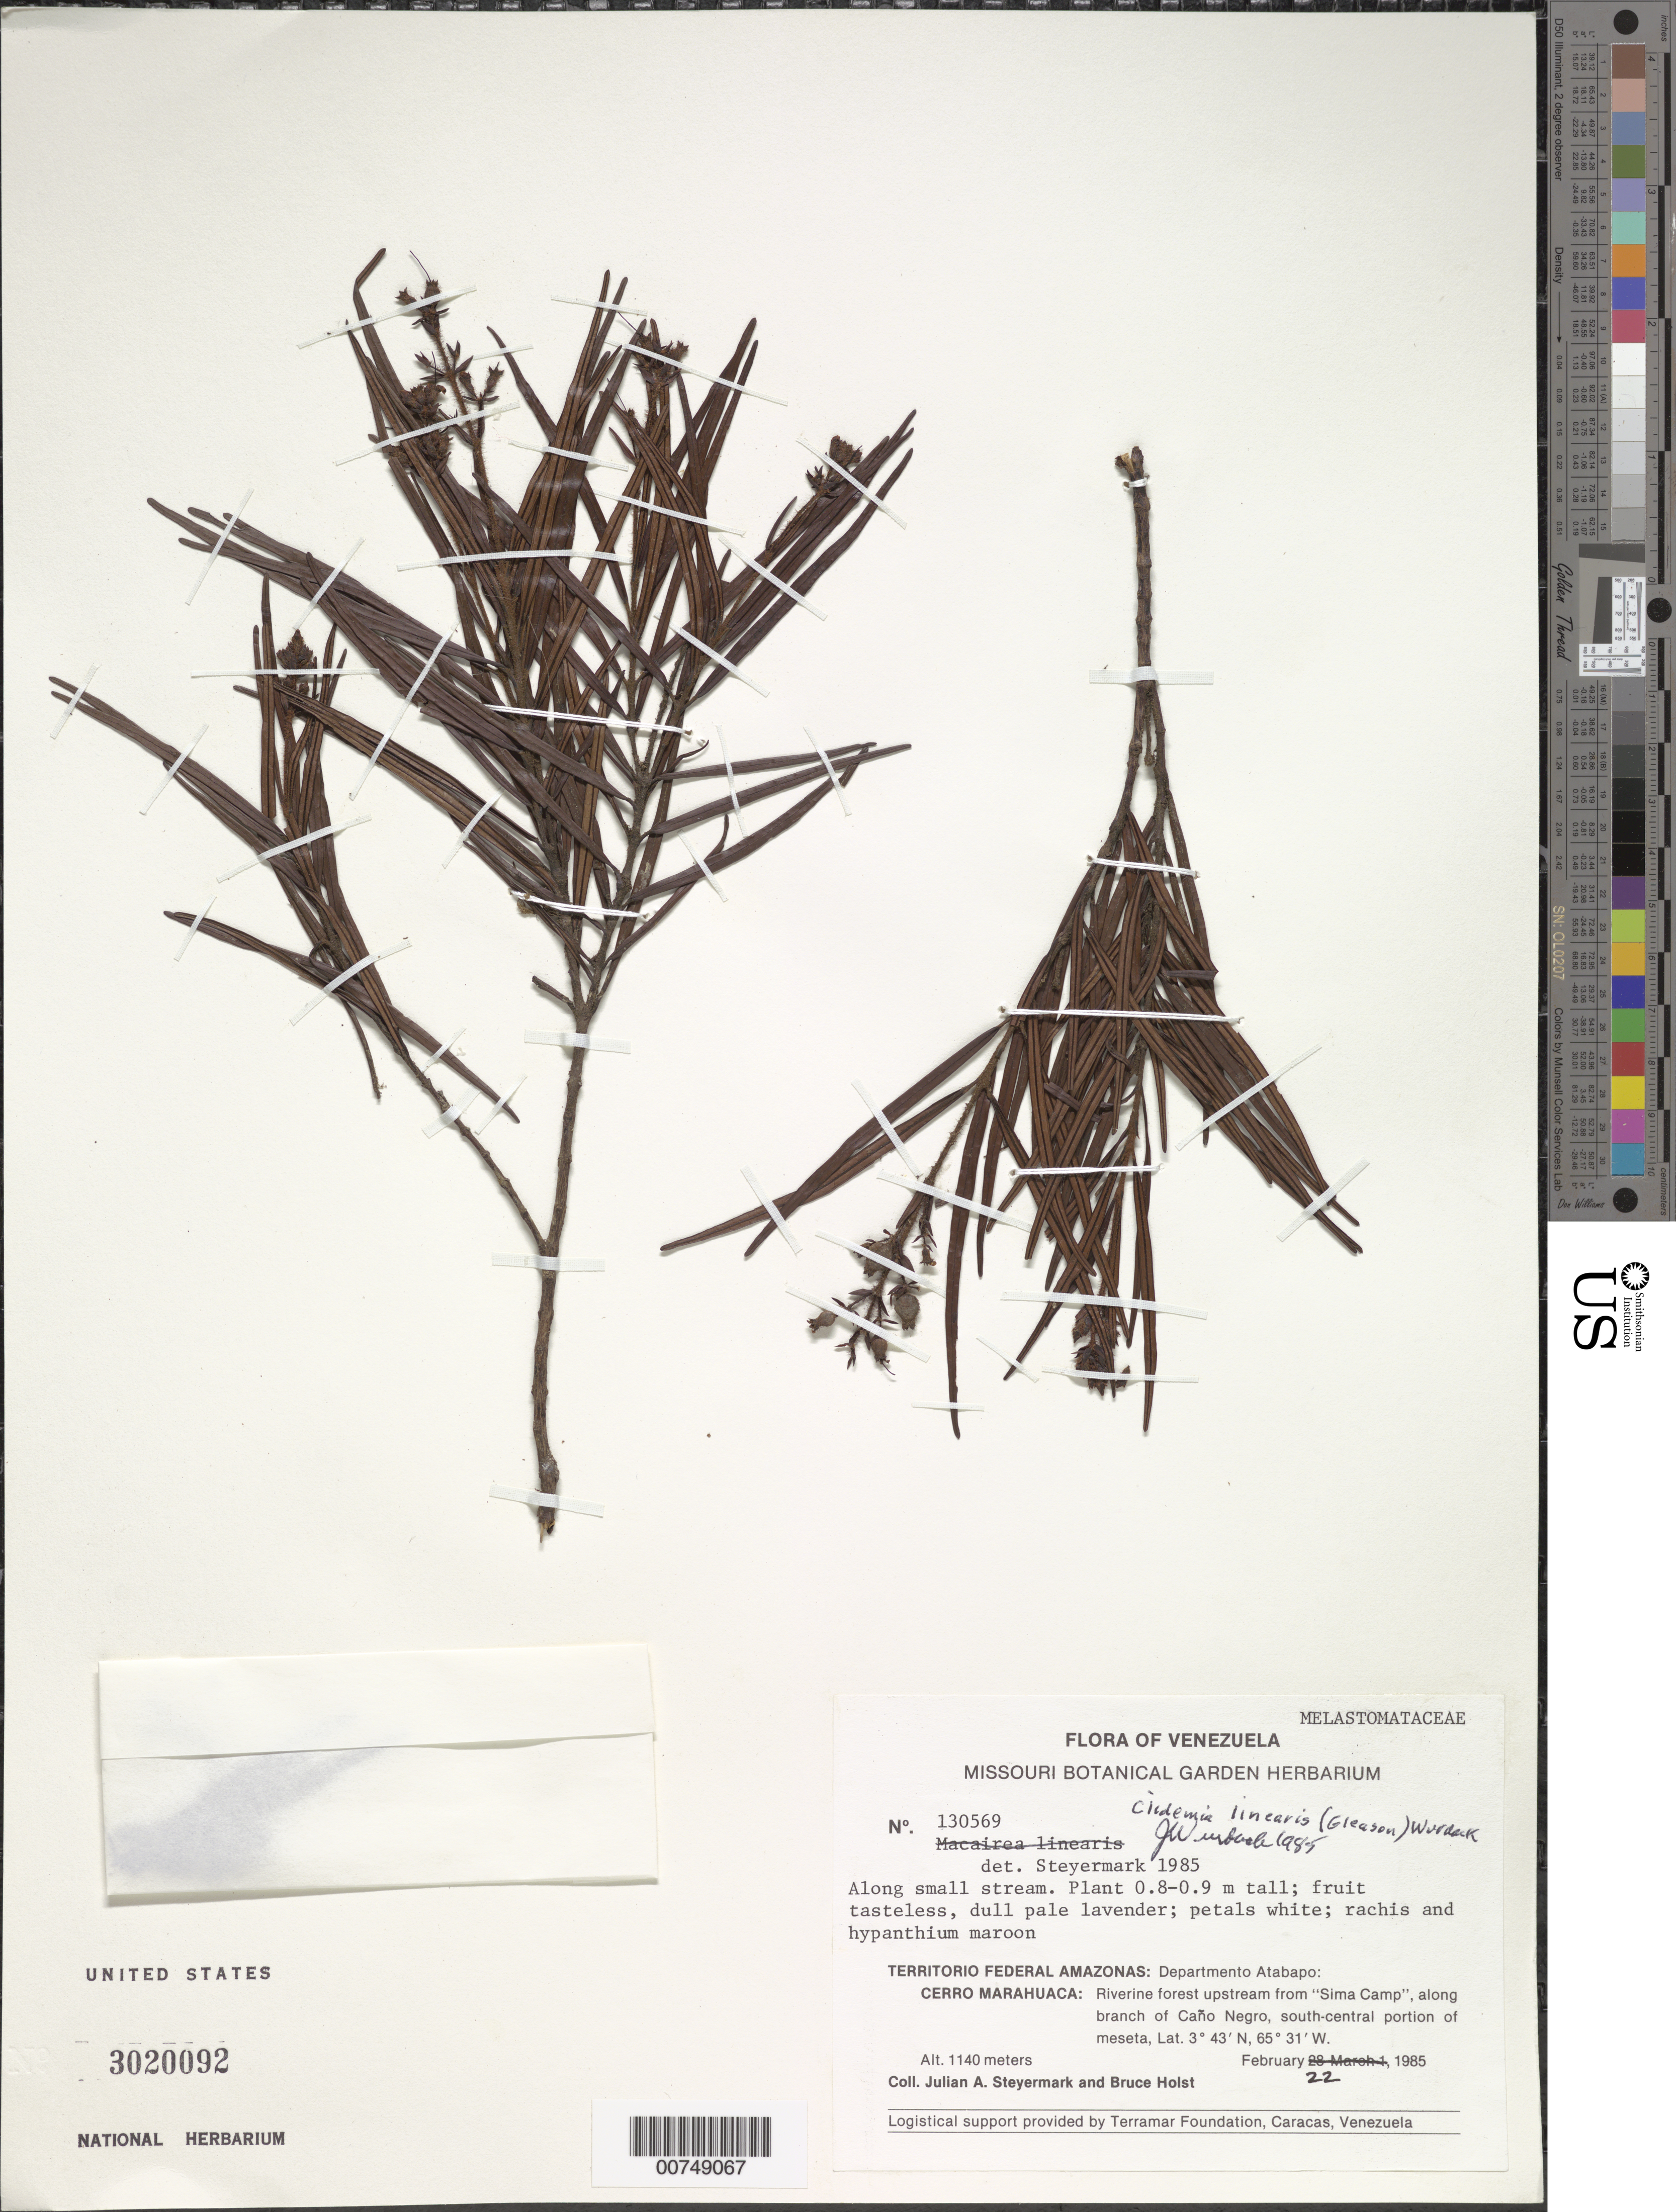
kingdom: Plantae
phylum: Tracheophyta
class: Magnoliopsida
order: Myrtales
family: Melastomataceae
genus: Clidemia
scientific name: Clidemia linearis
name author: (Gleason) Wurdack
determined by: Wurdack, John J., (US), US (UNITED STATES)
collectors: J. Steyermark & B. Holst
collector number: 130569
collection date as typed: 21-Feb-85 to 24-Feb-85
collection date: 1985-02-21/1985-02-24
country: Venezuela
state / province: Amazonas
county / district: Atabapo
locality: Caño Negro, upstream from "Sima Camp", along branch of Caño Negro, south-central portion of meseta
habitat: Riverine forest; along small stream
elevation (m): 1140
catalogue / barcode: US 3020092